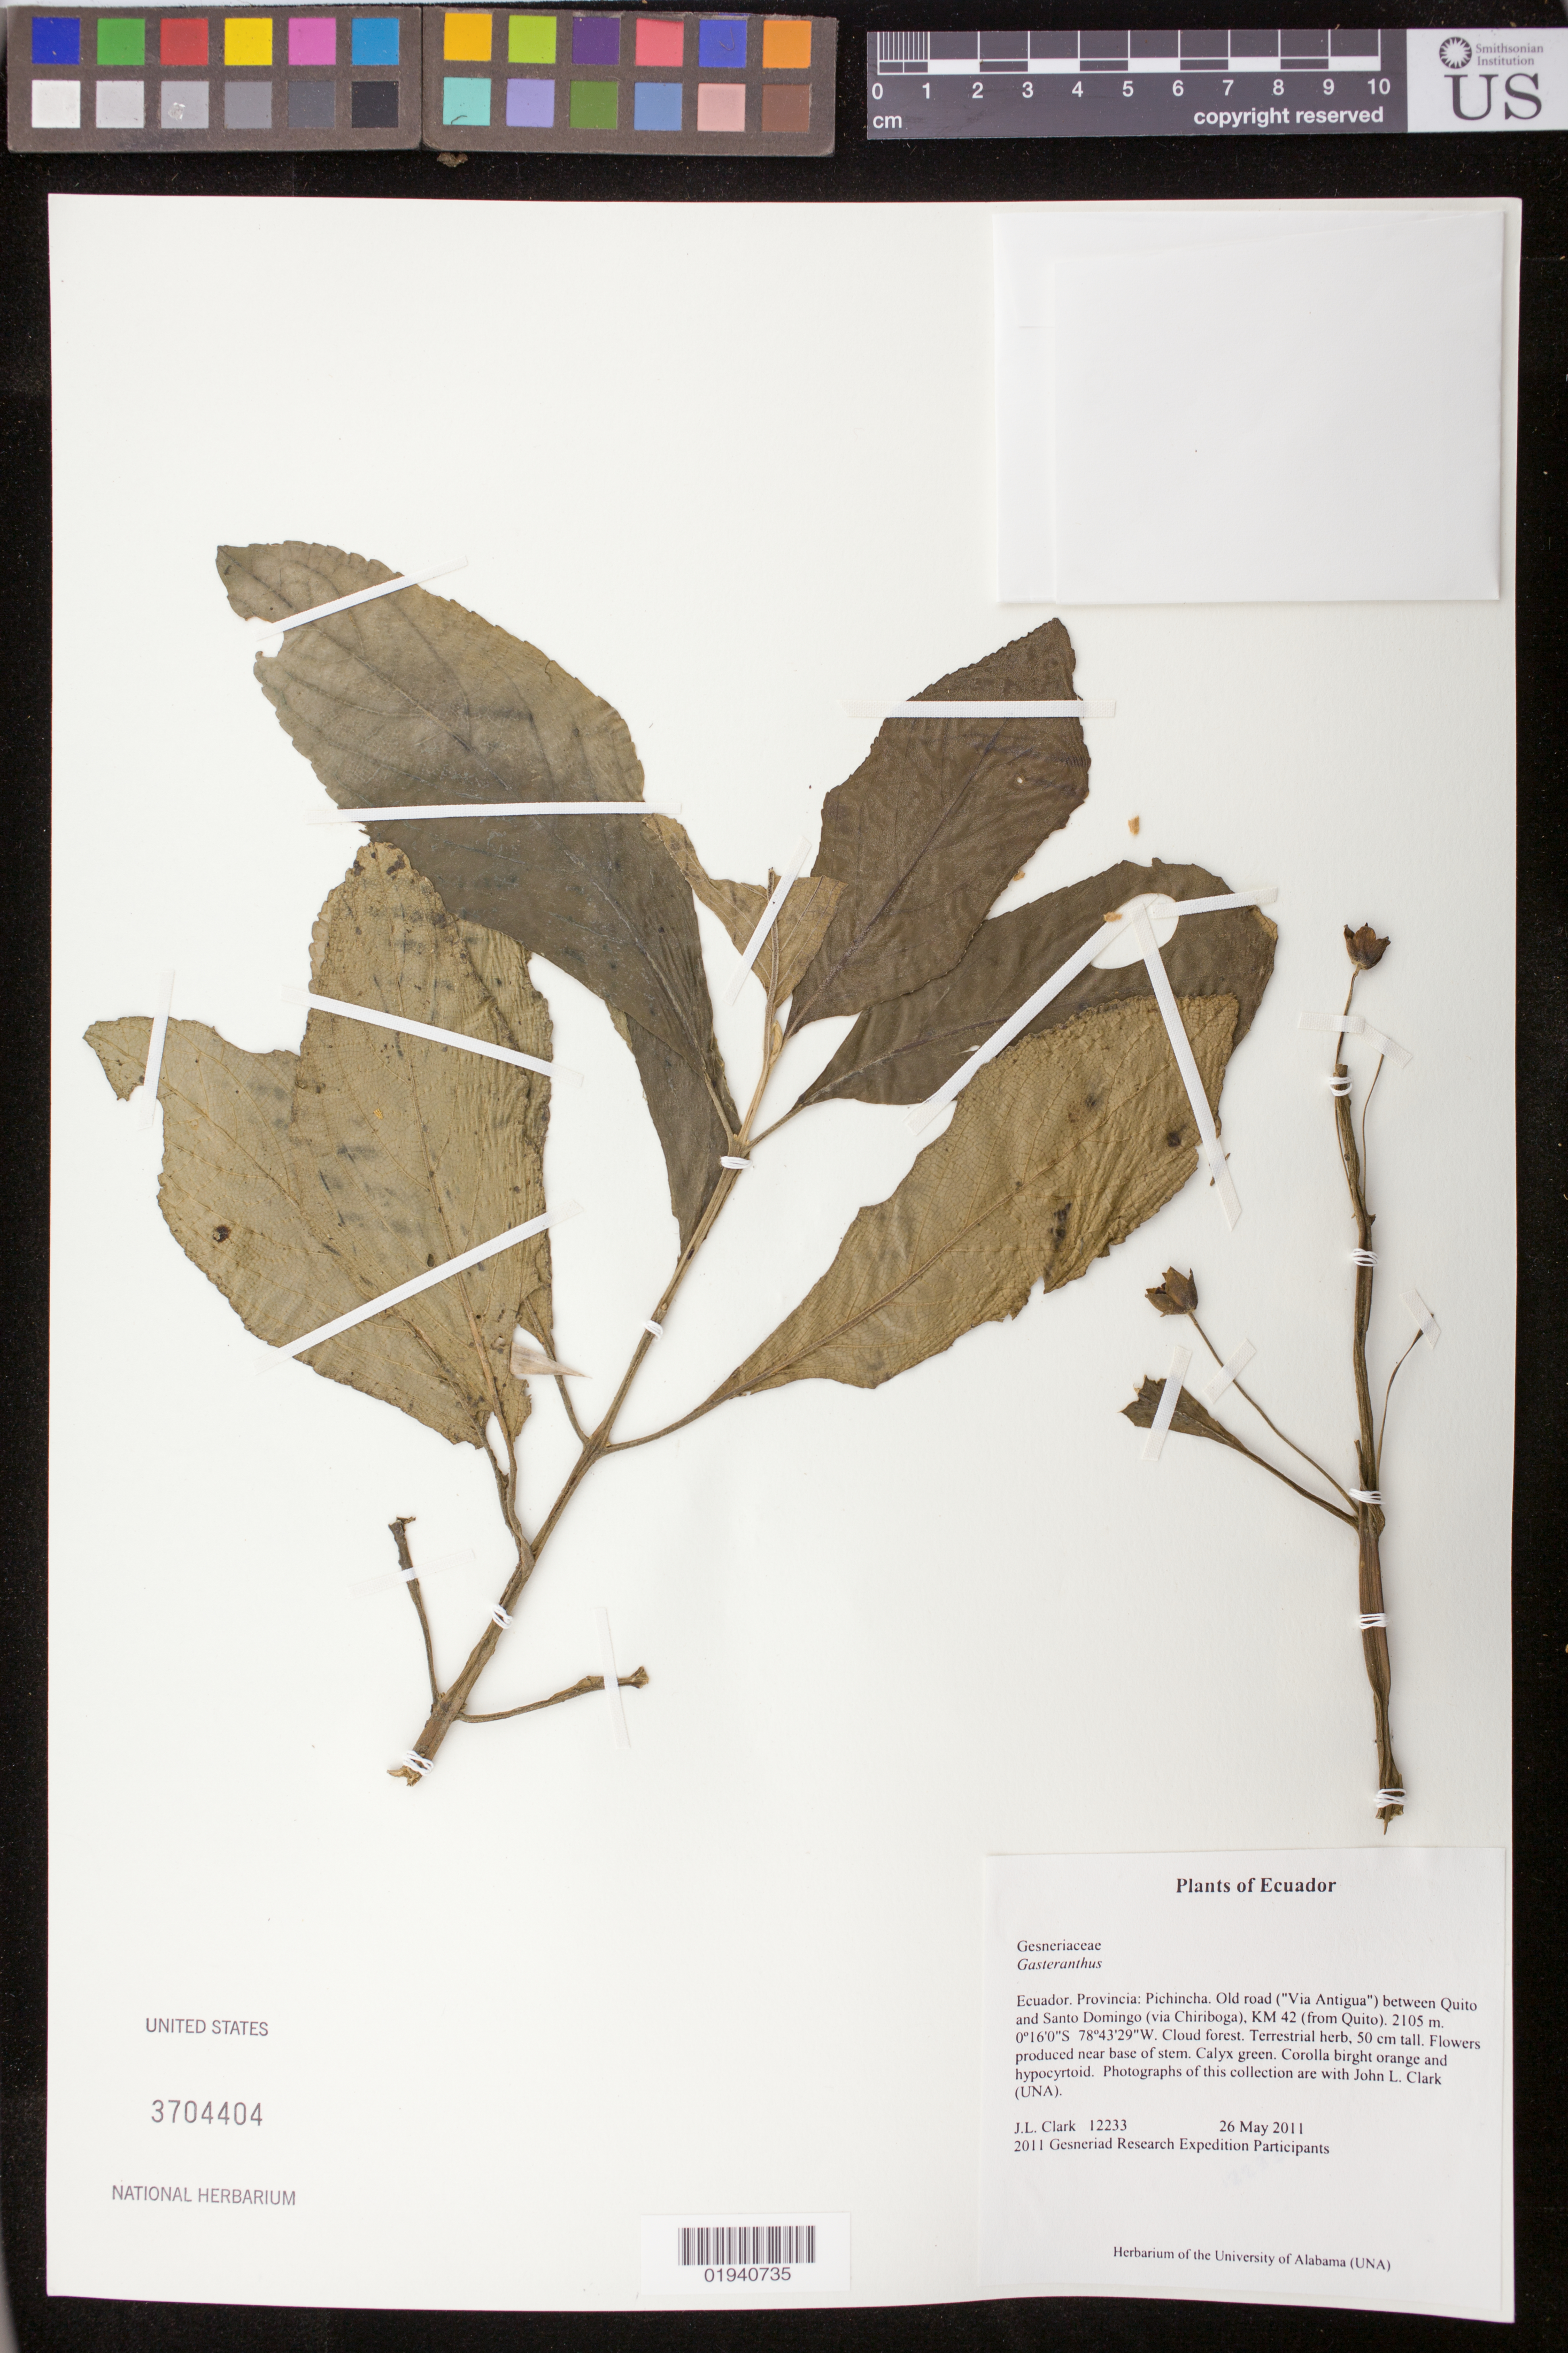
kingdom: Plantae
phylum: Tracheophyta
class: Magnoliopsida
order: Lamiales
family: Gesneriaceae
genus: Gasteranthus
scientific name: Gasteranthus sp.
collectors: J. L. Clark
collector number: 12233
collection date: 2011-05-26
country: Ecuador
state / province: Pichincha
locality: Ecuador. Provincia: Pichincha. Old road ("Via Antigua") between Quito and Santo Domingo (via Chiriboga), KM 42 (from Quito).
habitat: Cloud forest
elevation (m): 2105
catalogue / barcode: US 3704404